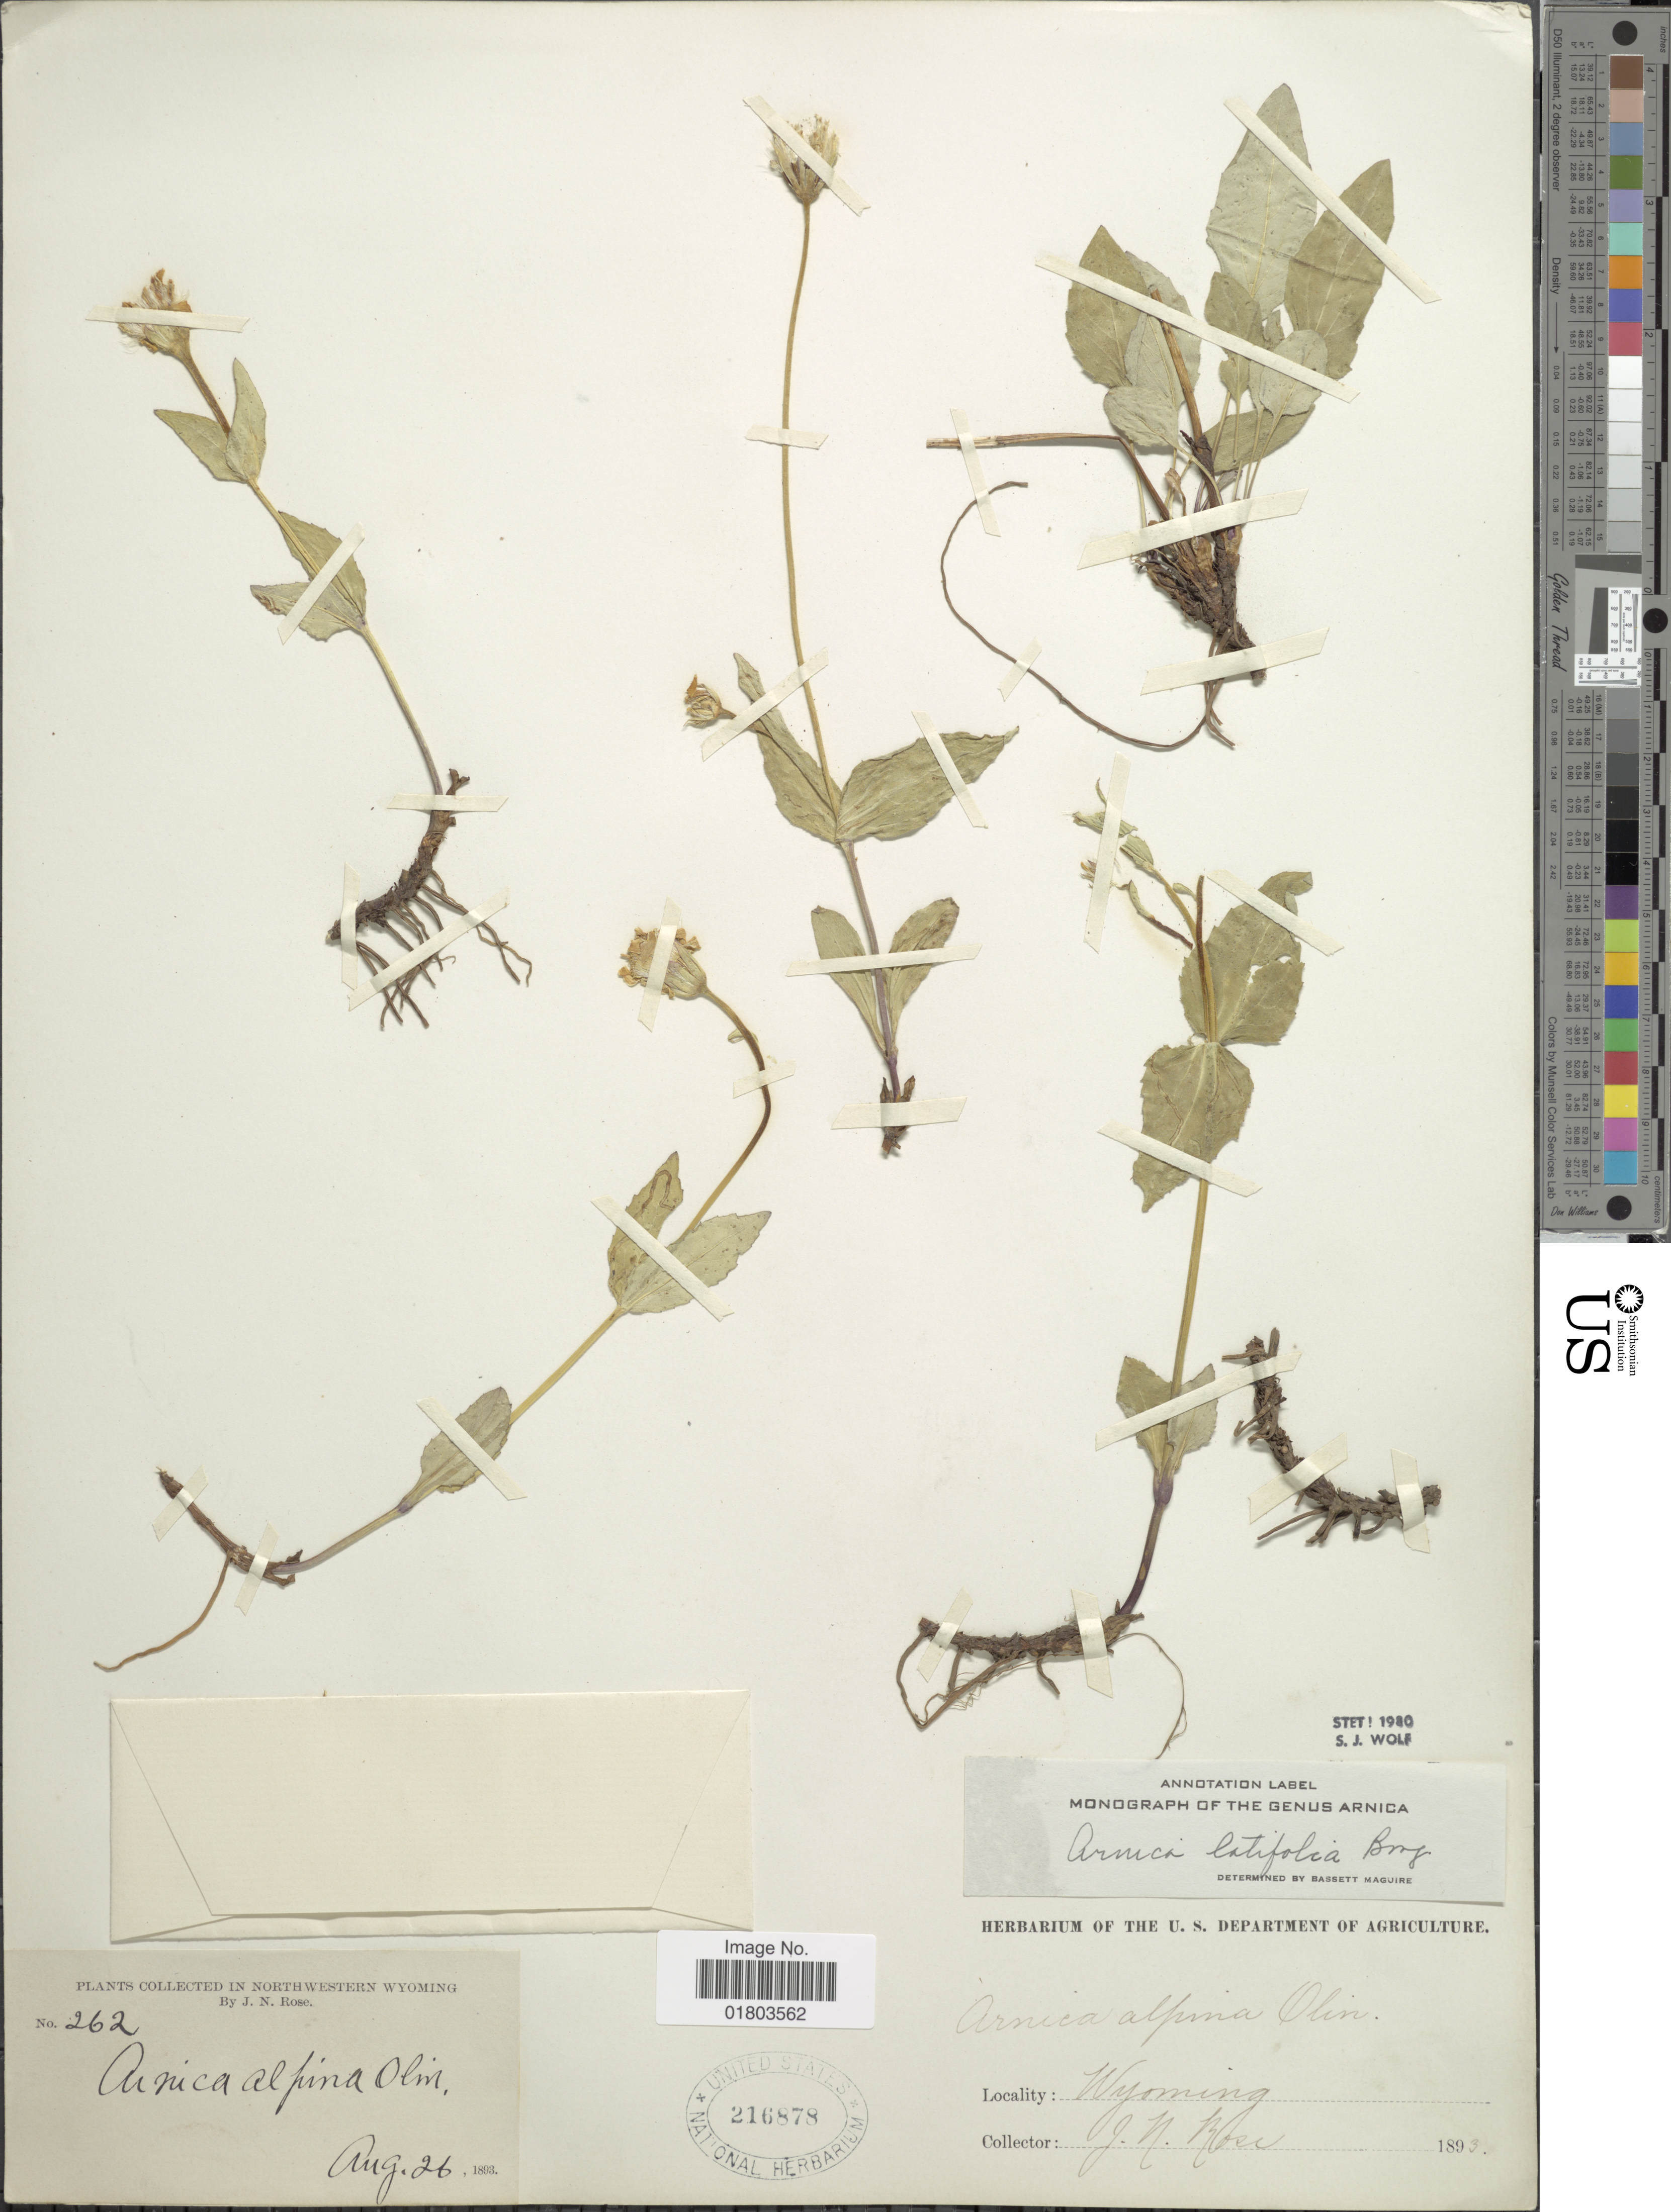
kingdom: Plantae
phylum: Tracheophyta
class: Magnoliopsida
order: Asterales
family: Asteraceae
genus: Arnica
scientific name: Arnica latifolia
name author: Bong.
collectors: J. N. Rose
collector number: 262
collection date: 1893-08-26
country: United States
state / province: Wyoming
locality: In Northwestern Wyoming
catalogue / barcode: US 216878